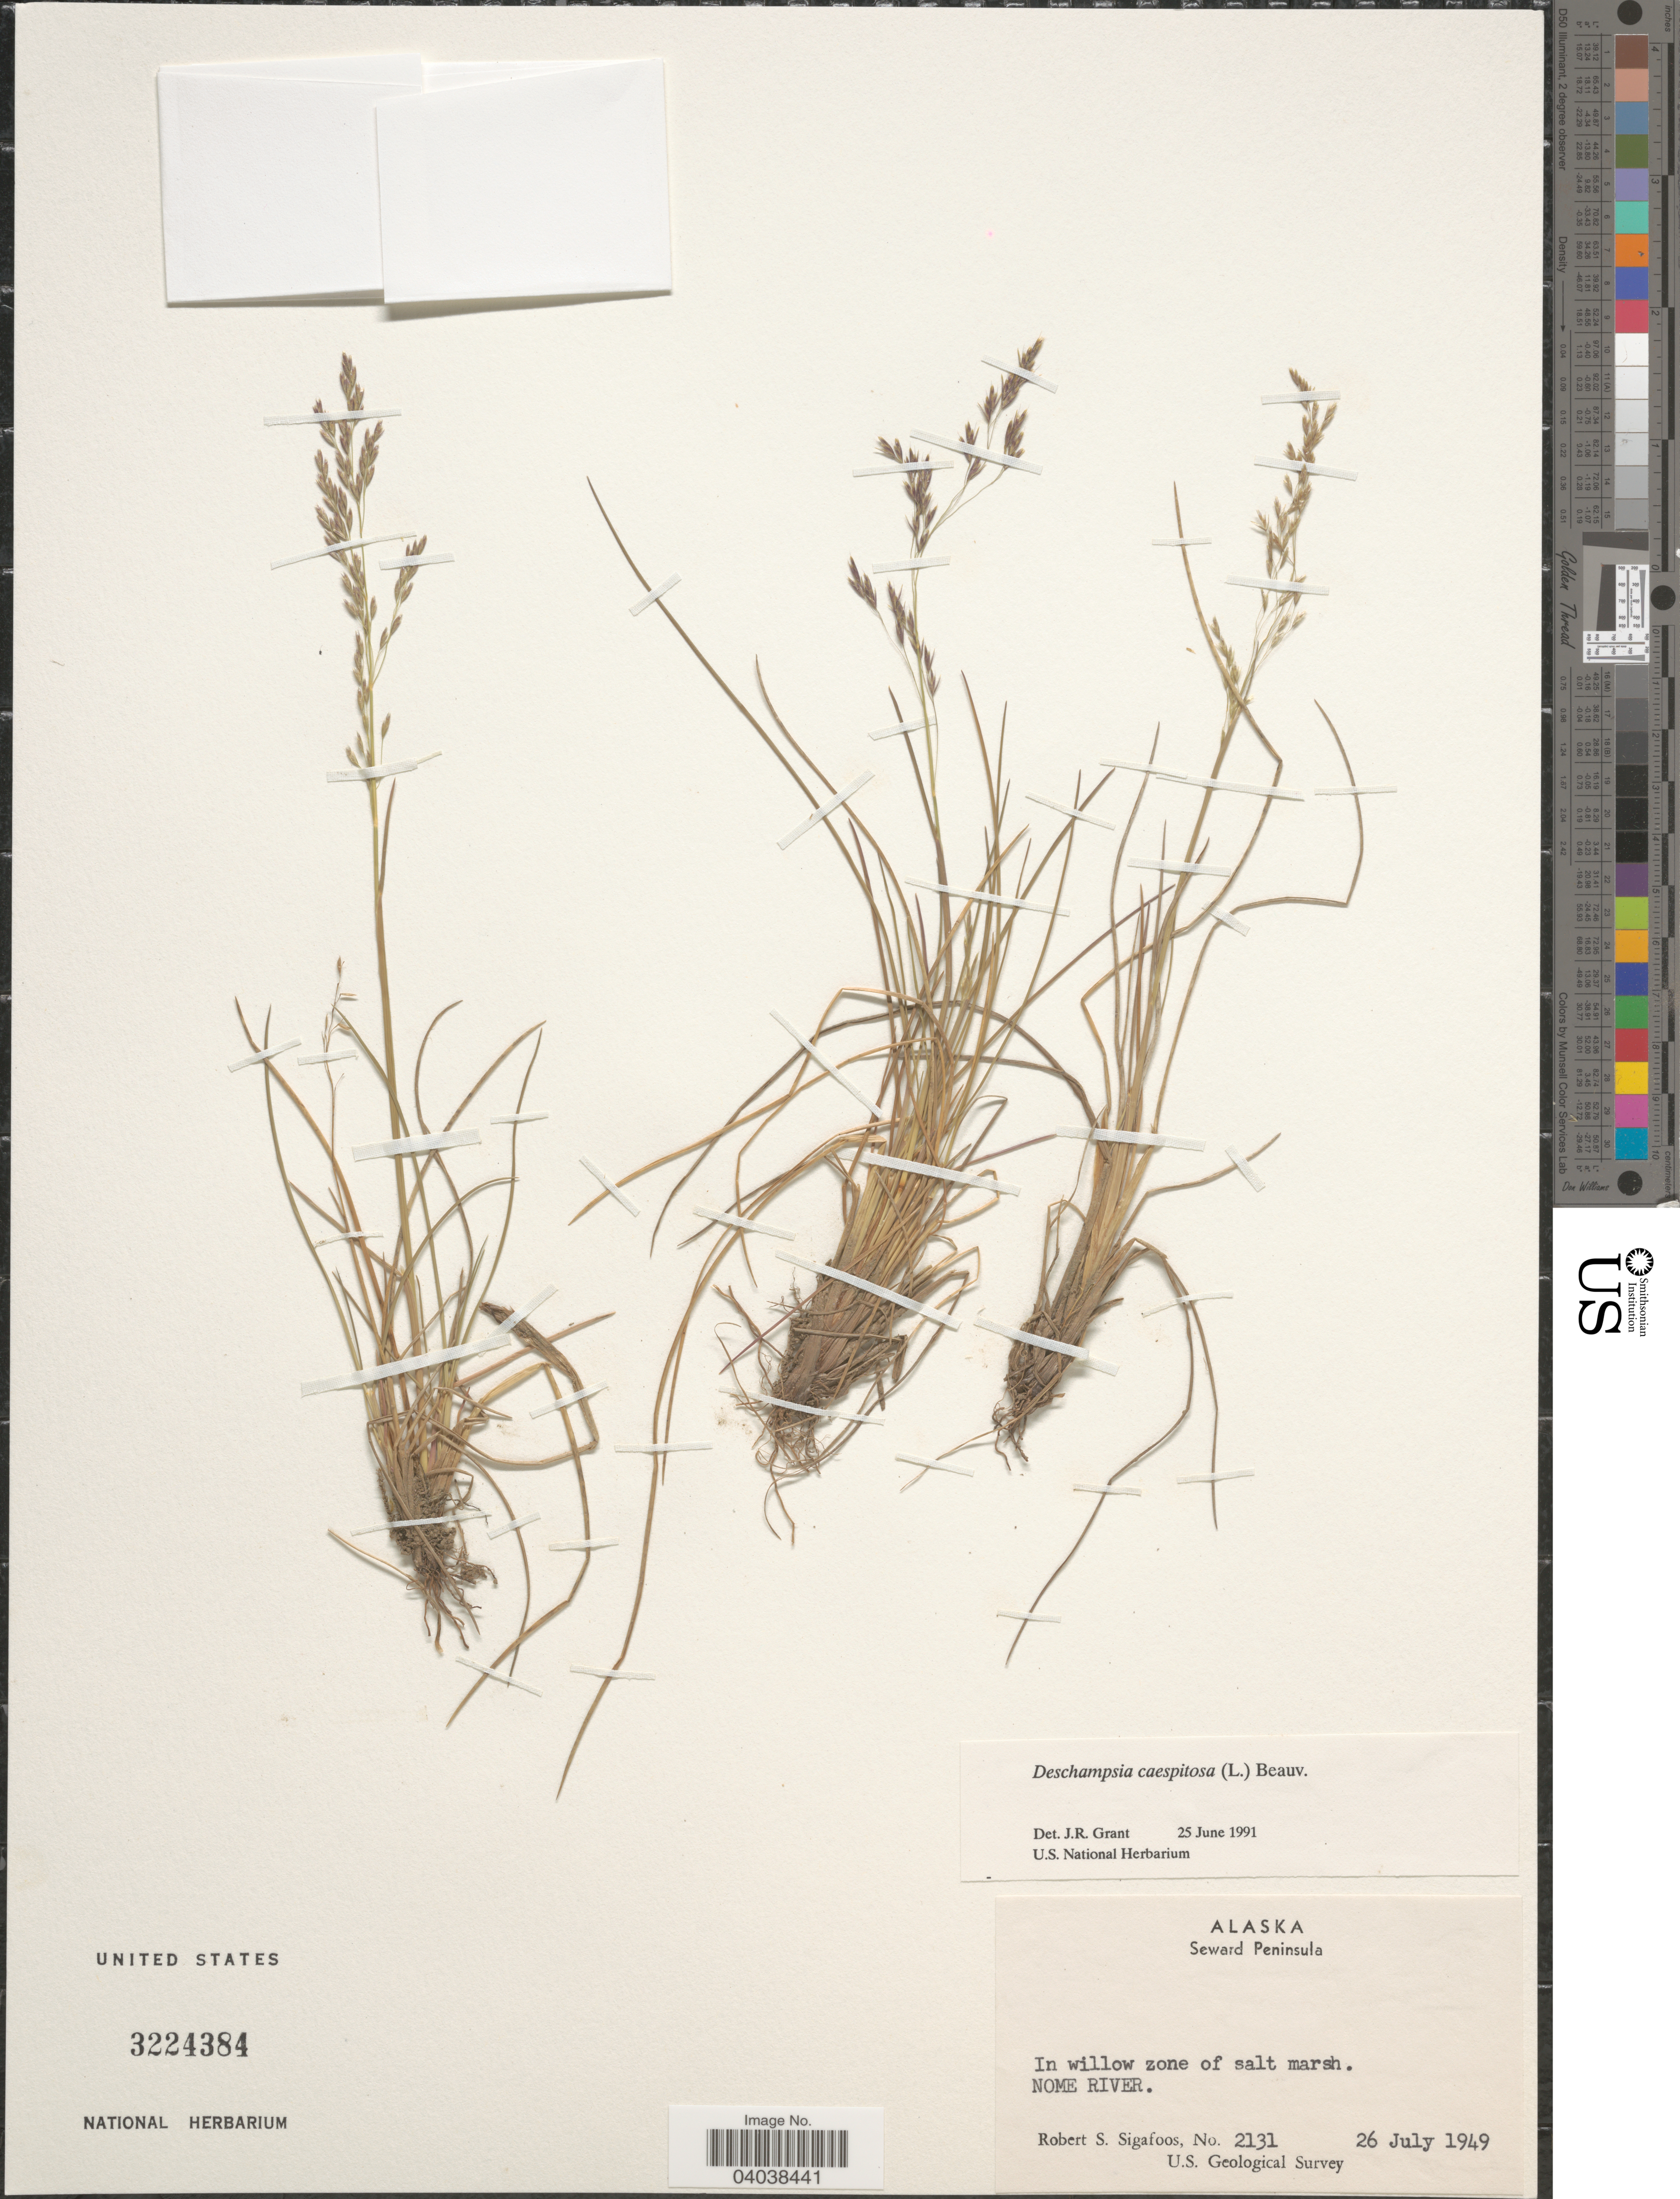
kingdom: Plantae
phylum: Tracheophyta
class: Liliopsida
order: Poales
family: Poaceae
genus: Deschampsia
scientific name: Deschampsia cespitosa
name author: (L.) P. Beauv.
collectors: R. Sigafoos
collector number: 2131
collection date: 1949-07-26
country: United States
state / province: Alaska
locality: Seward Peninsula. In willow zone of salt marsh. Nome River.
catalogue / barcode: US 3224384